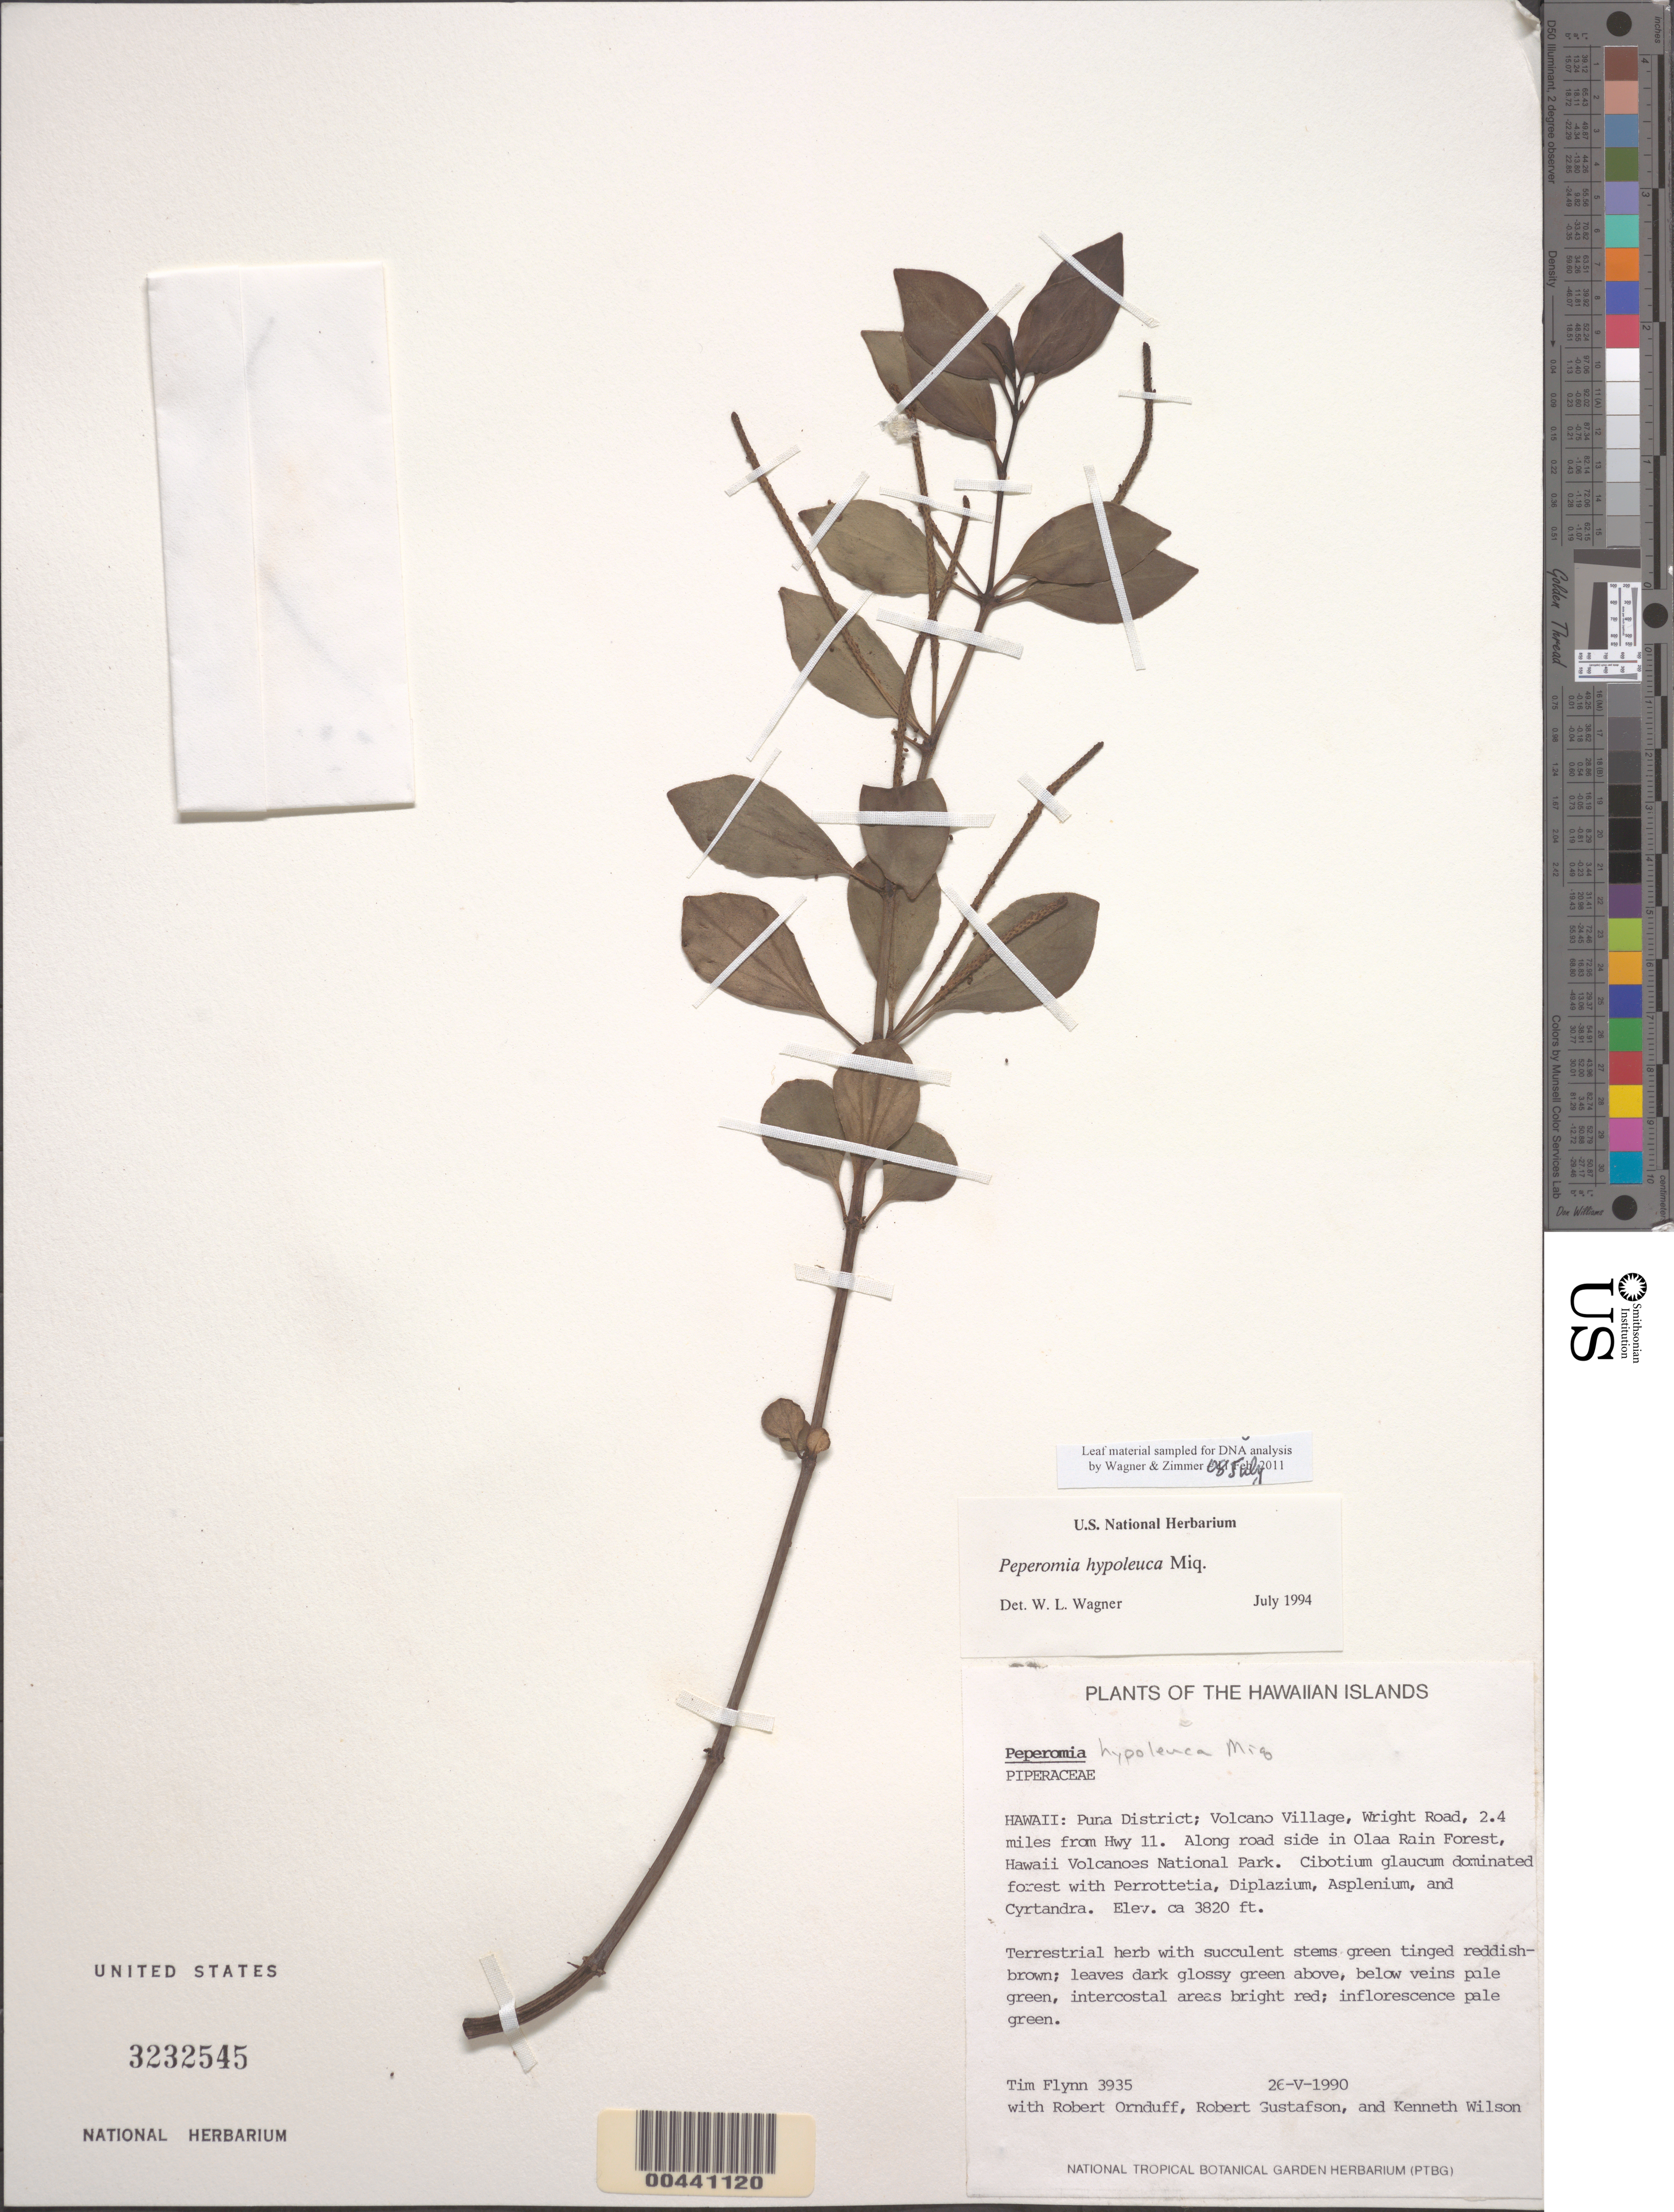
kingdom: Plantae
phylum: Tracheophyta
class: Magnoliopsida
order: Piperales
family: Piperaceae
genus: Peperomia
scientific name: Peperomia hypoleuca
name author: Miq.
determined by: Wagner, W. L., (BOT), Smithsonian Institution - National Museum of Natural History (UNITED STATES)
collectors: T. W. Flynn, R. Ornduff, R. Gustafson & K. Wilson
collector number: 3935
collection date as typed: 26 May 1990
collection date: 1990-05-26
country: United States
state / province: Hawaii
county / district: Hawaii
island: Hawaii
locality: Puna Dist., Volcano Village, Wright Rd, 2.4 mi from Hwy 11, along road side in Olaa Rain Forest, Hawaii Volcanoes National Park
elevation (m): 1164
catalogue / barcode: US 3232545